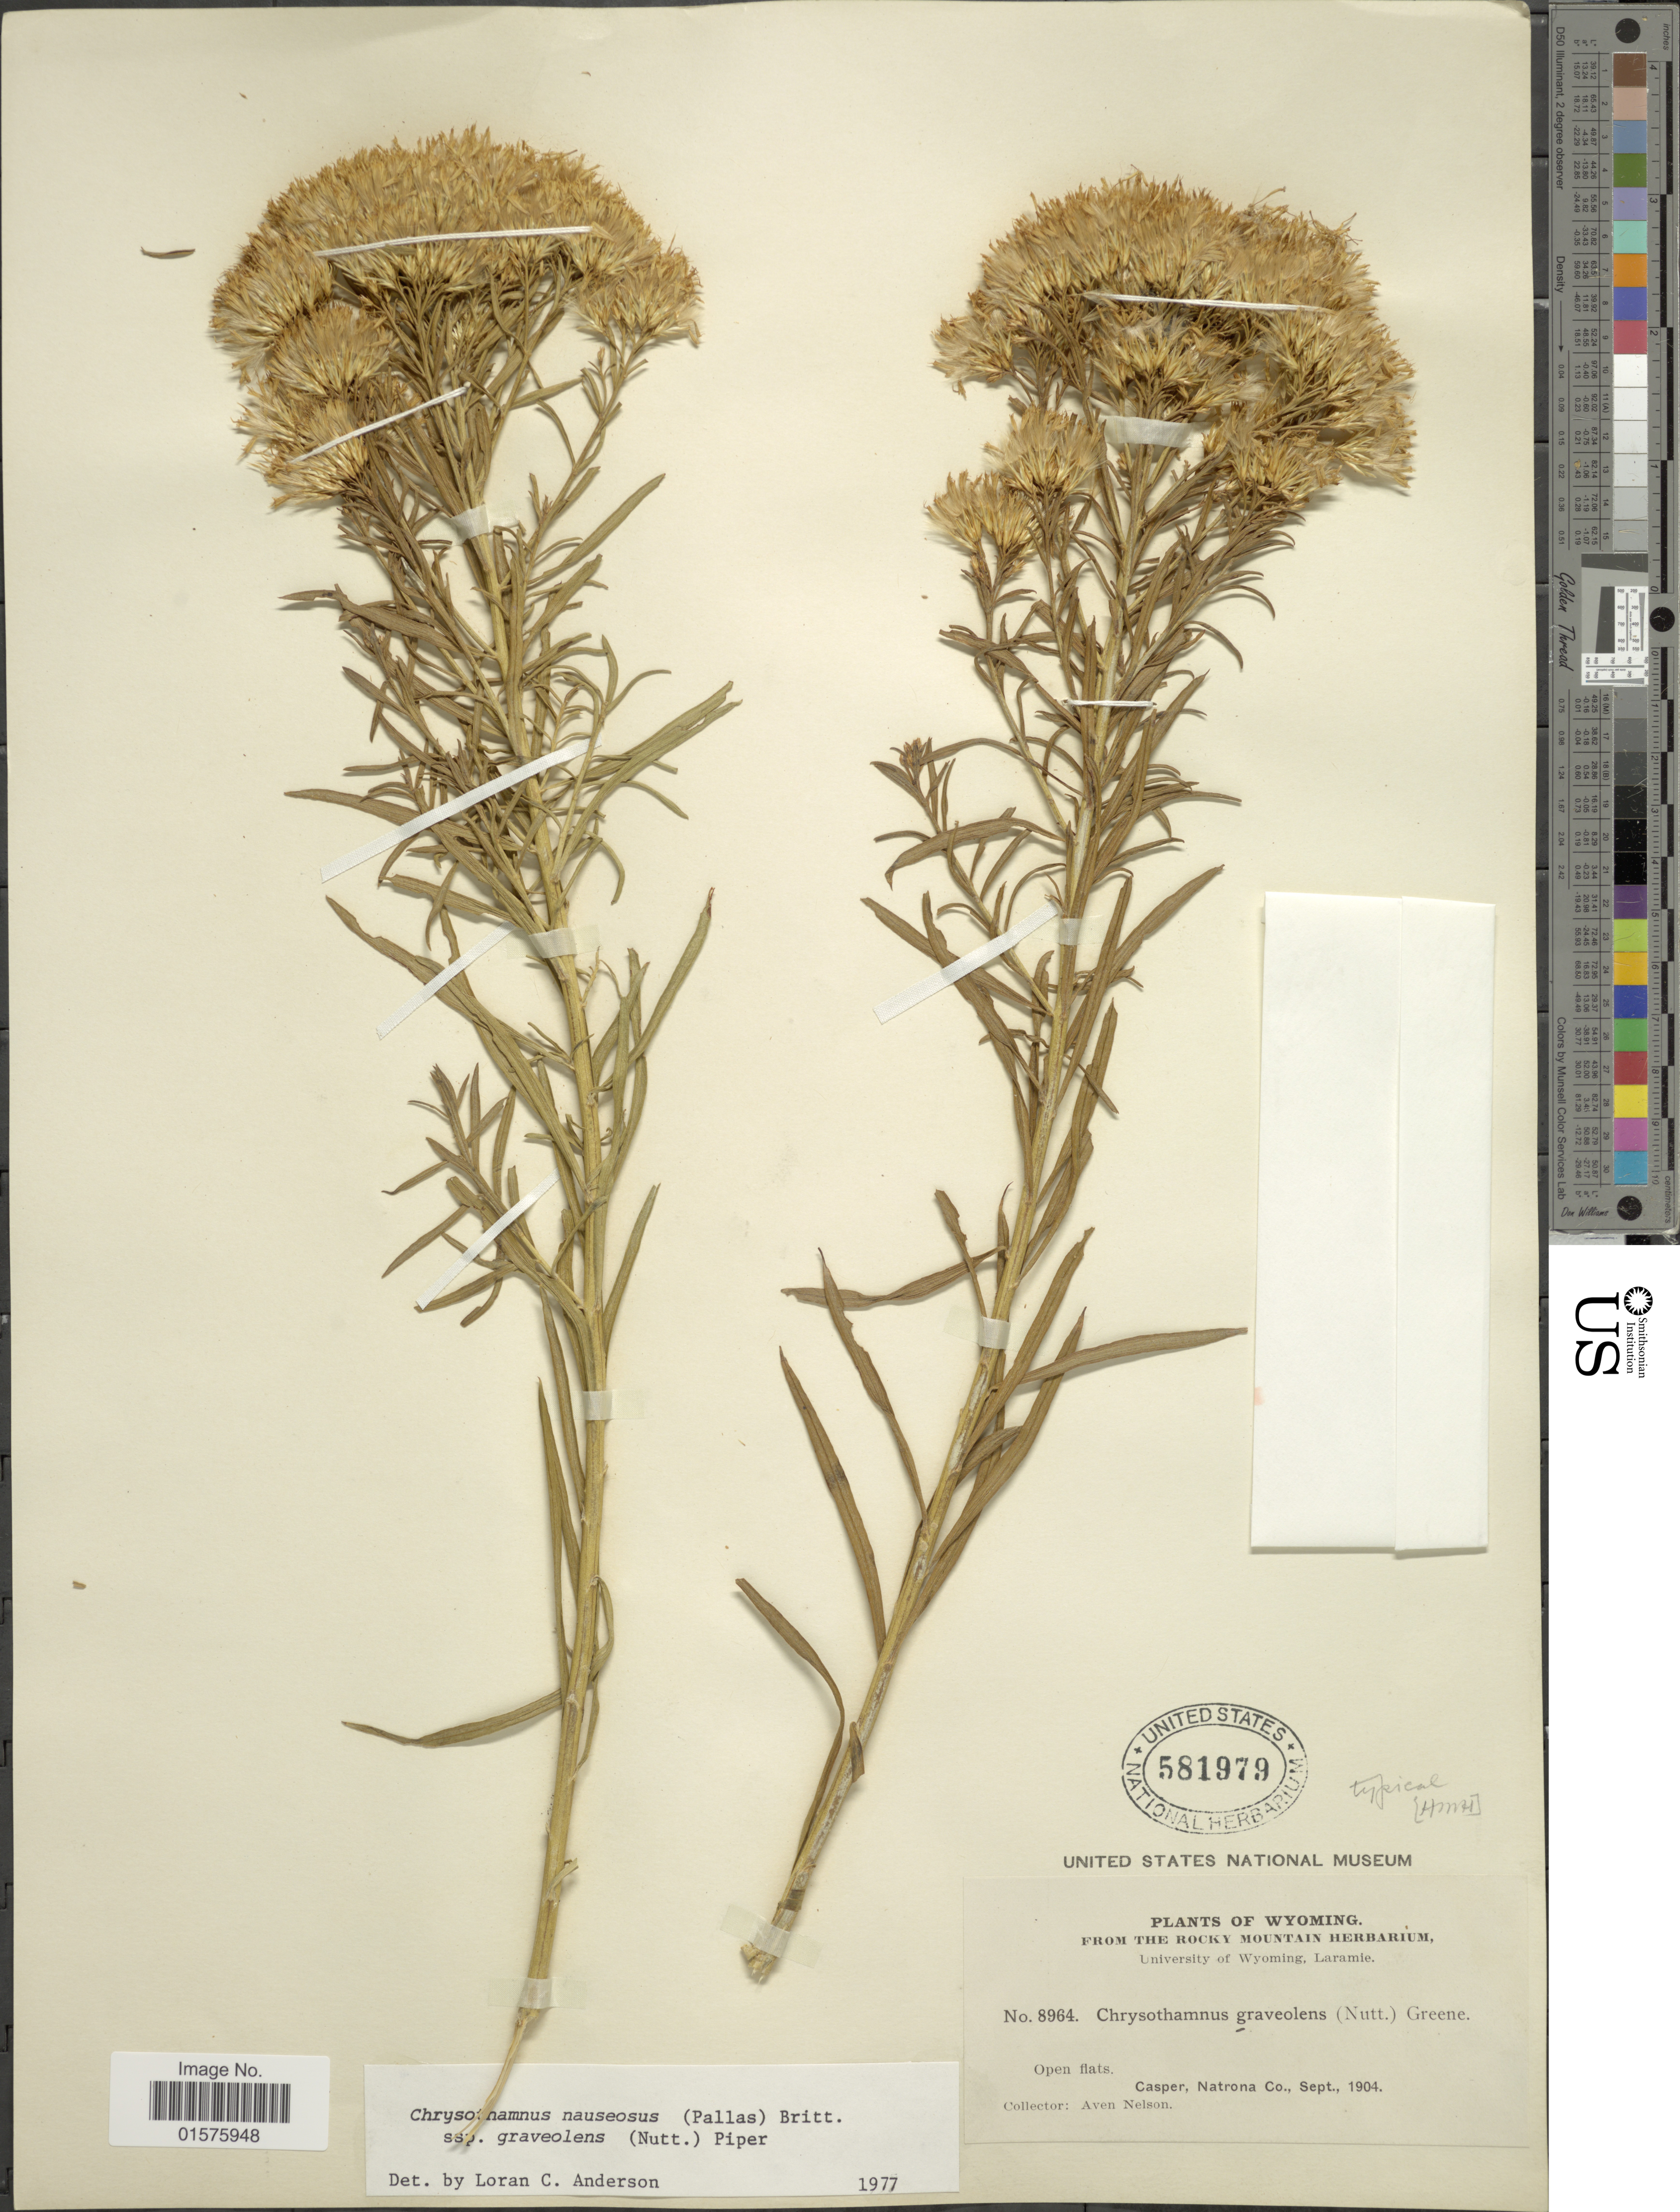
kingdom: Plantae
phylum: Tracheophyta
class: Magnoliopsida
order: Asterales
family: Asteraceae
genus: Ericameria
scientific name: Ericameria nauseosa var. graveolens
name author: (Nutt.) Reveal & Schuyler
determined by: Urbatsch, Lowell E., Curator (LSU), Louisiana State University (UNITED STATES)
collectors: A. Nelson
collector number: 8964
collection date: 1904-09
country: United States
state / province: Wyoming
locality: Casper, Natrona Co.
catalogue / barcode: US 581979